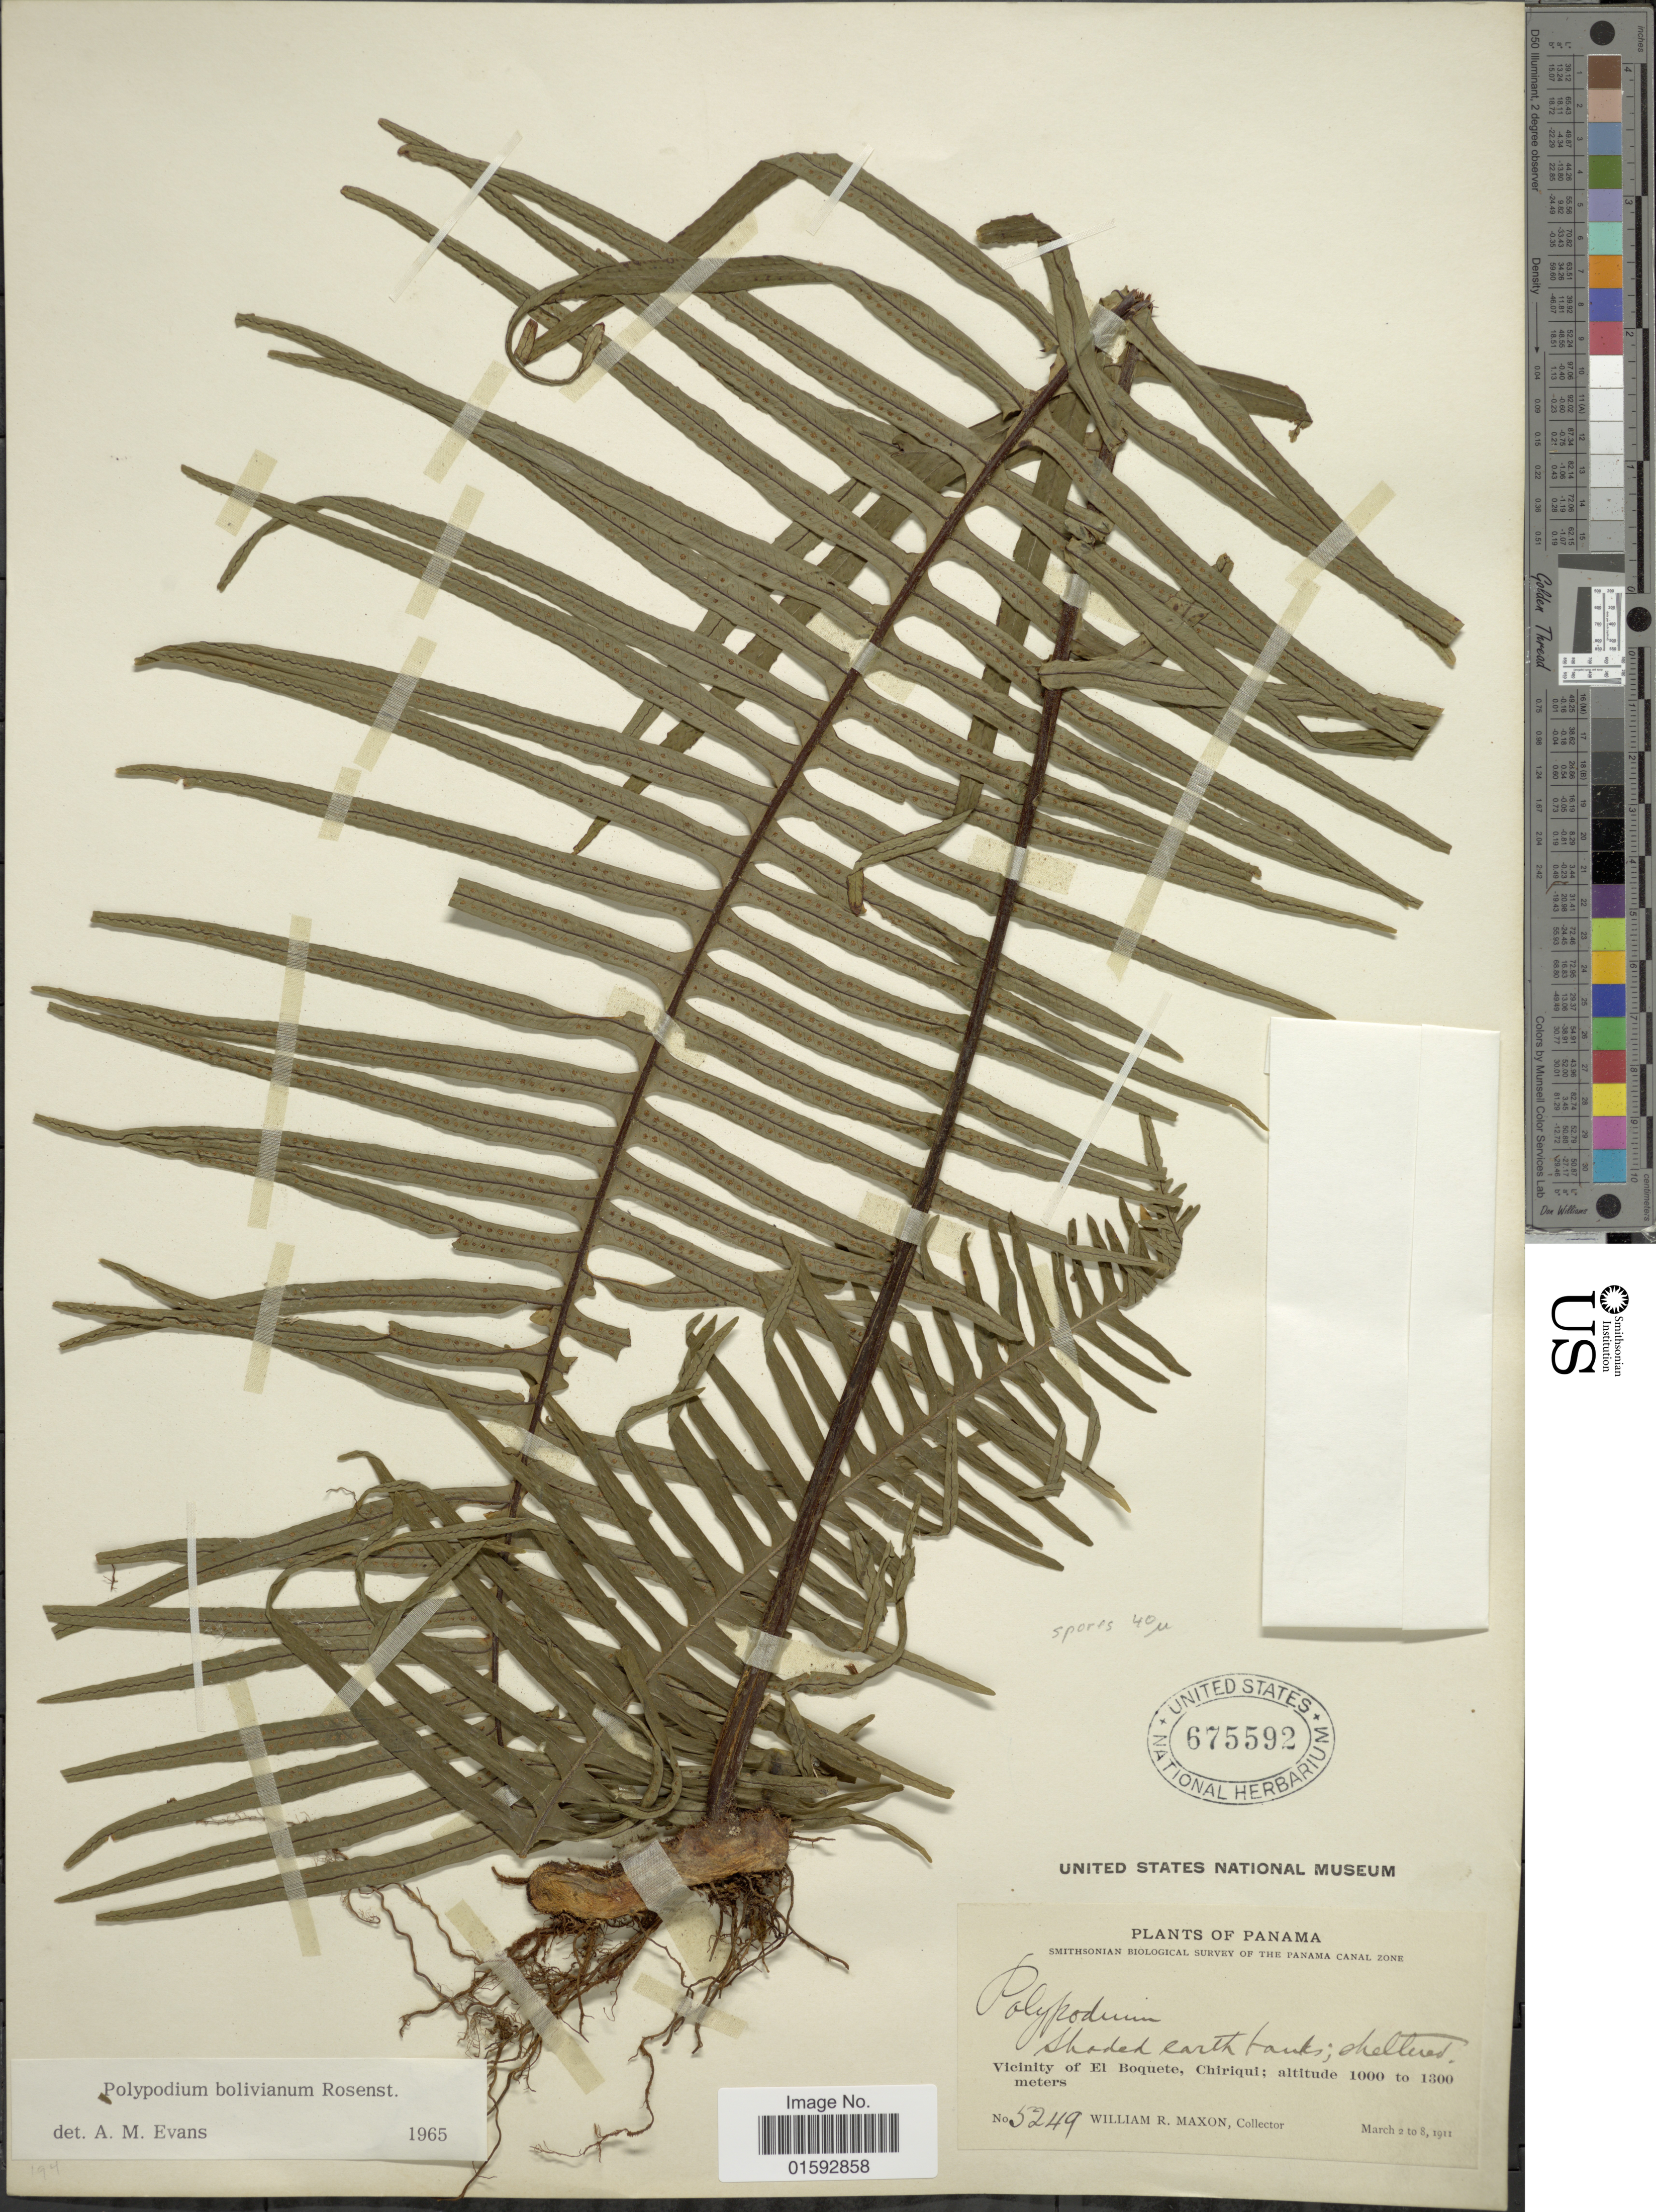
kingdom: Plantae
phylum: Tracheophyta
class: Polypodiopsida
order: Polypodiales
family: Polypodiaceae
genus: Pecluma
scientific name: Pecluma divaricata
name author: (E. Fourn.) Mickel & Beitel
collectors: W. R. Maxon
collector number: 5249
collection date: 1911-03-02/1911-03-08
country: Panama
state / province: Chiriqui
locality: Vicinity of El Boquete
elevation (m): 1000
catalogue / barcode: US 675592